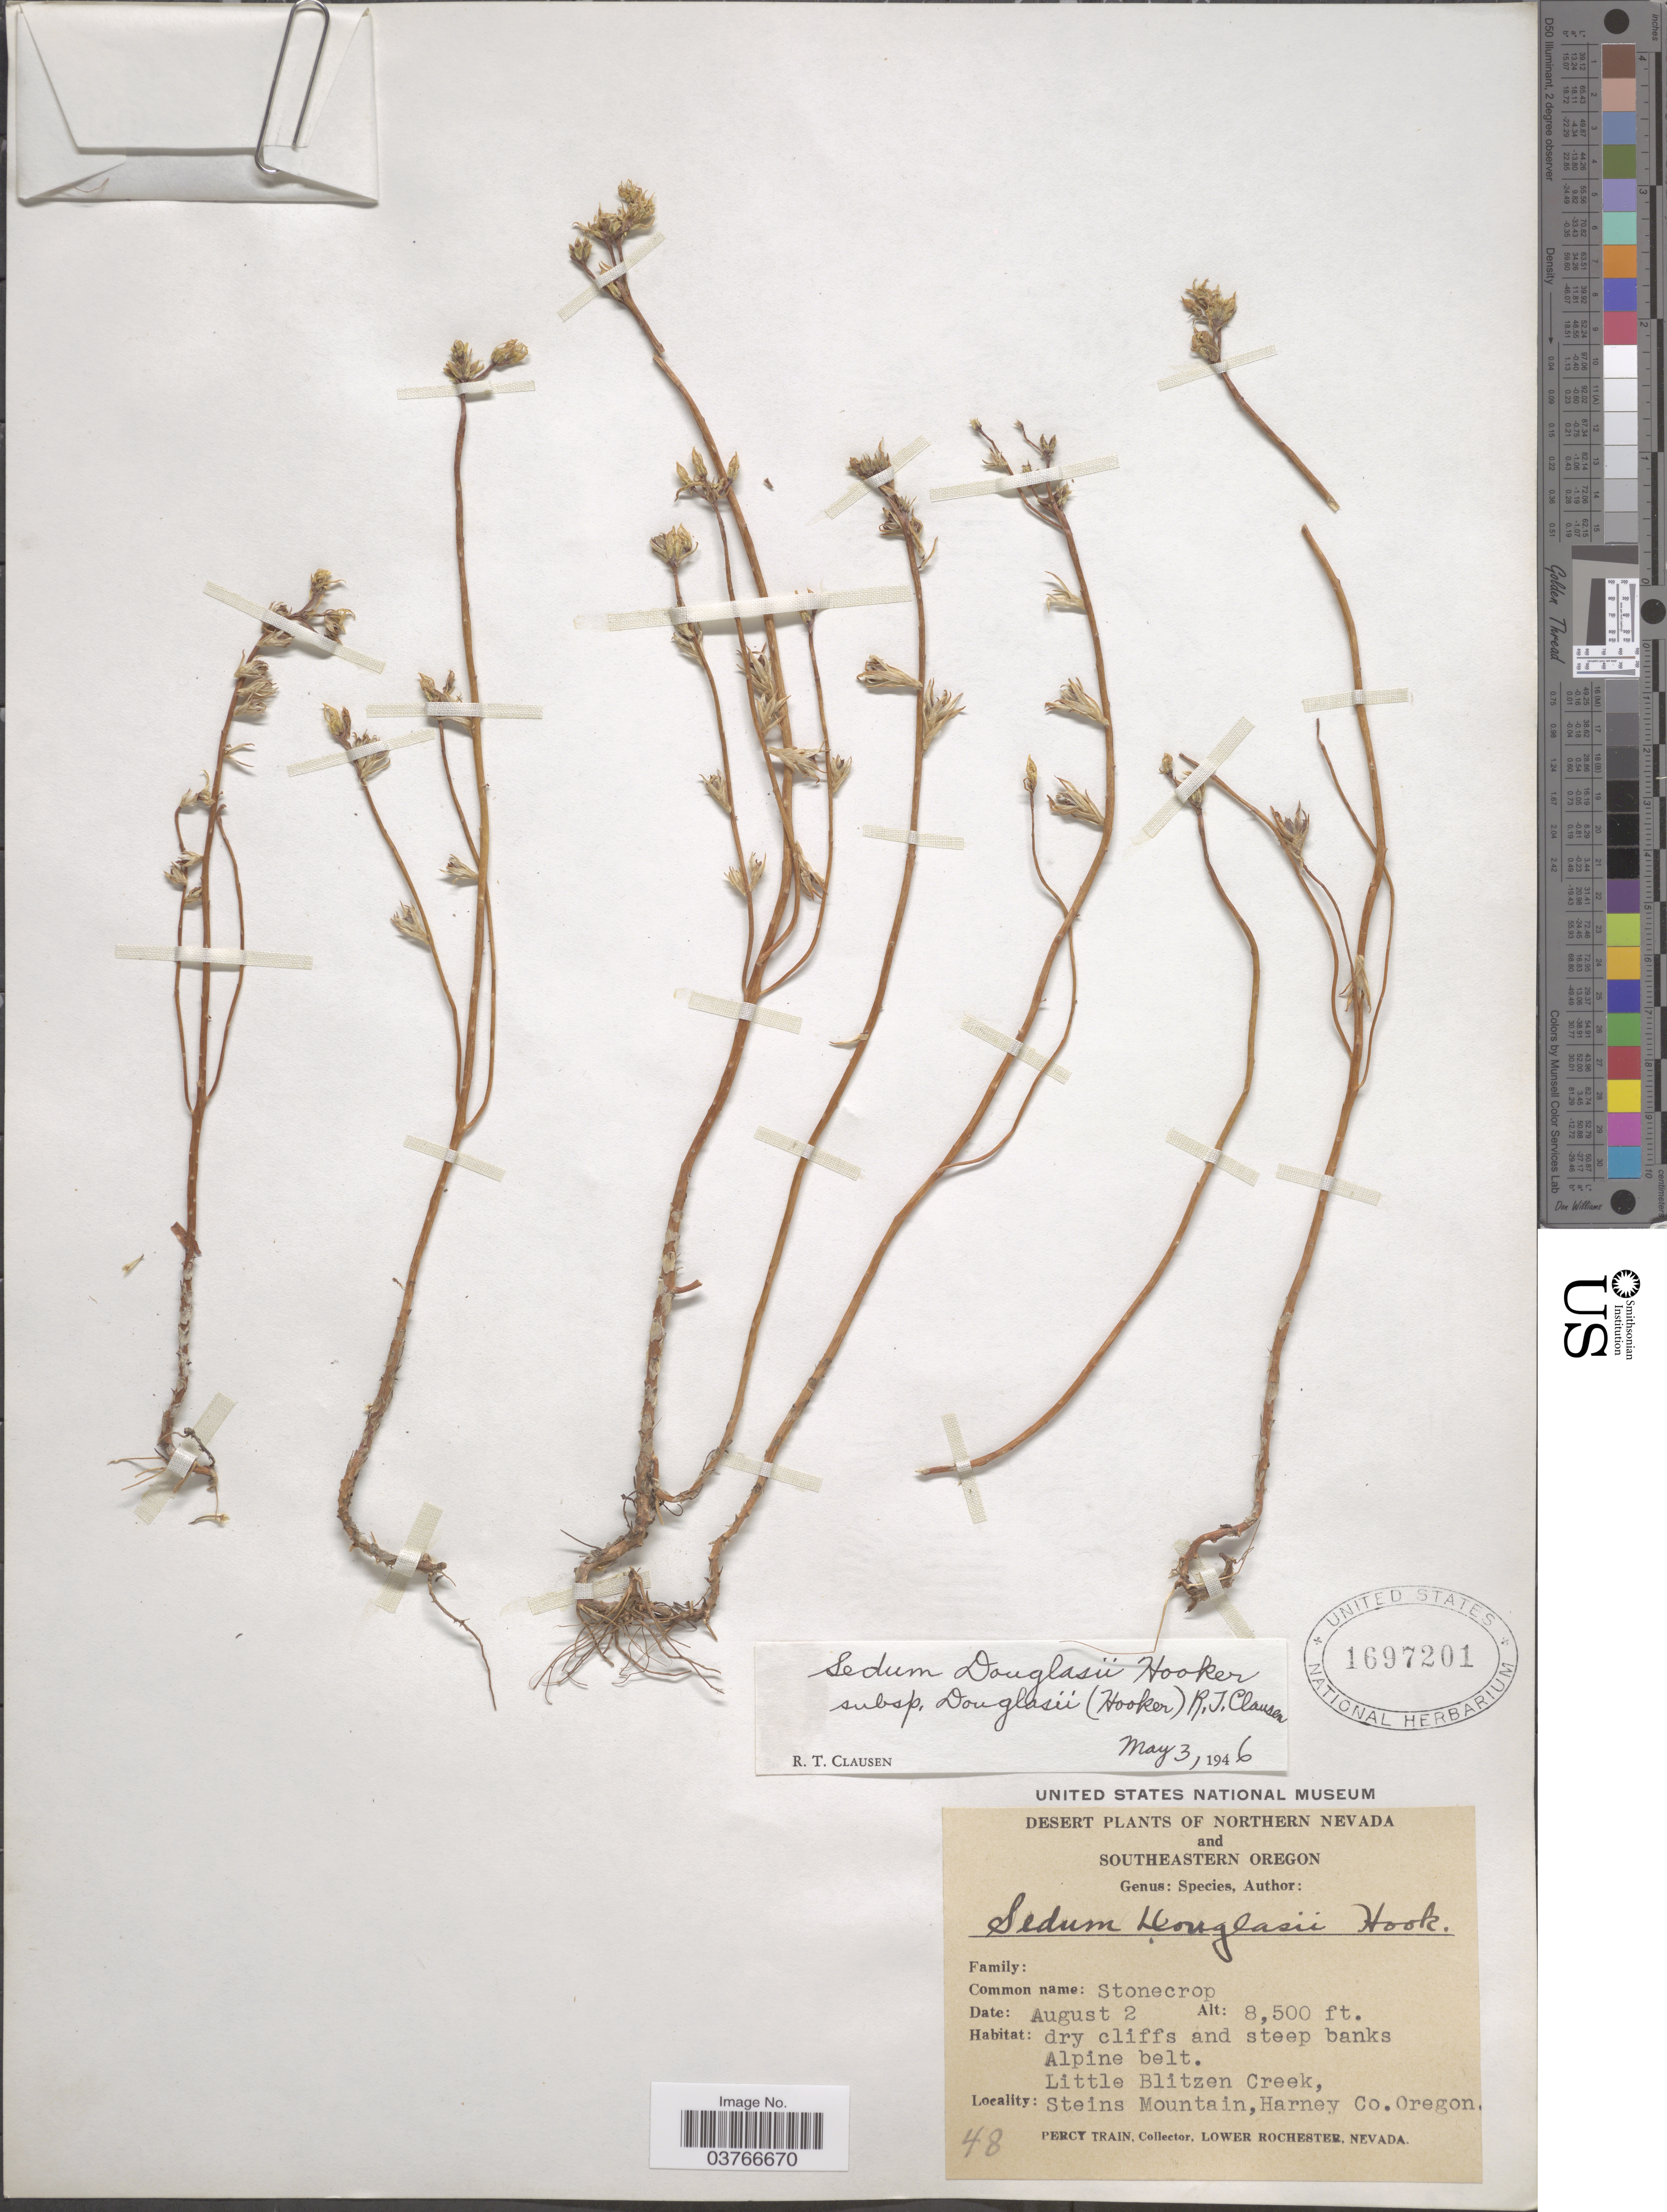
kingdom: Plantae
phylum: Tracheophyta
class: Magnoliopsida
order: Saxifragales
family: Crassulaceae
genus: Sedum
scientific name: Sedum stenopetalum var. stenopetalum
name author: Pursh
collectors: P. Train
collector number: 48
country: United States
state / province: Oregon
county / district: Harney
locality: Little Blitzen Creek, Steins Mountain,Harney Co.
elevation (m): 2591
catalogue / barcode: US 1697201